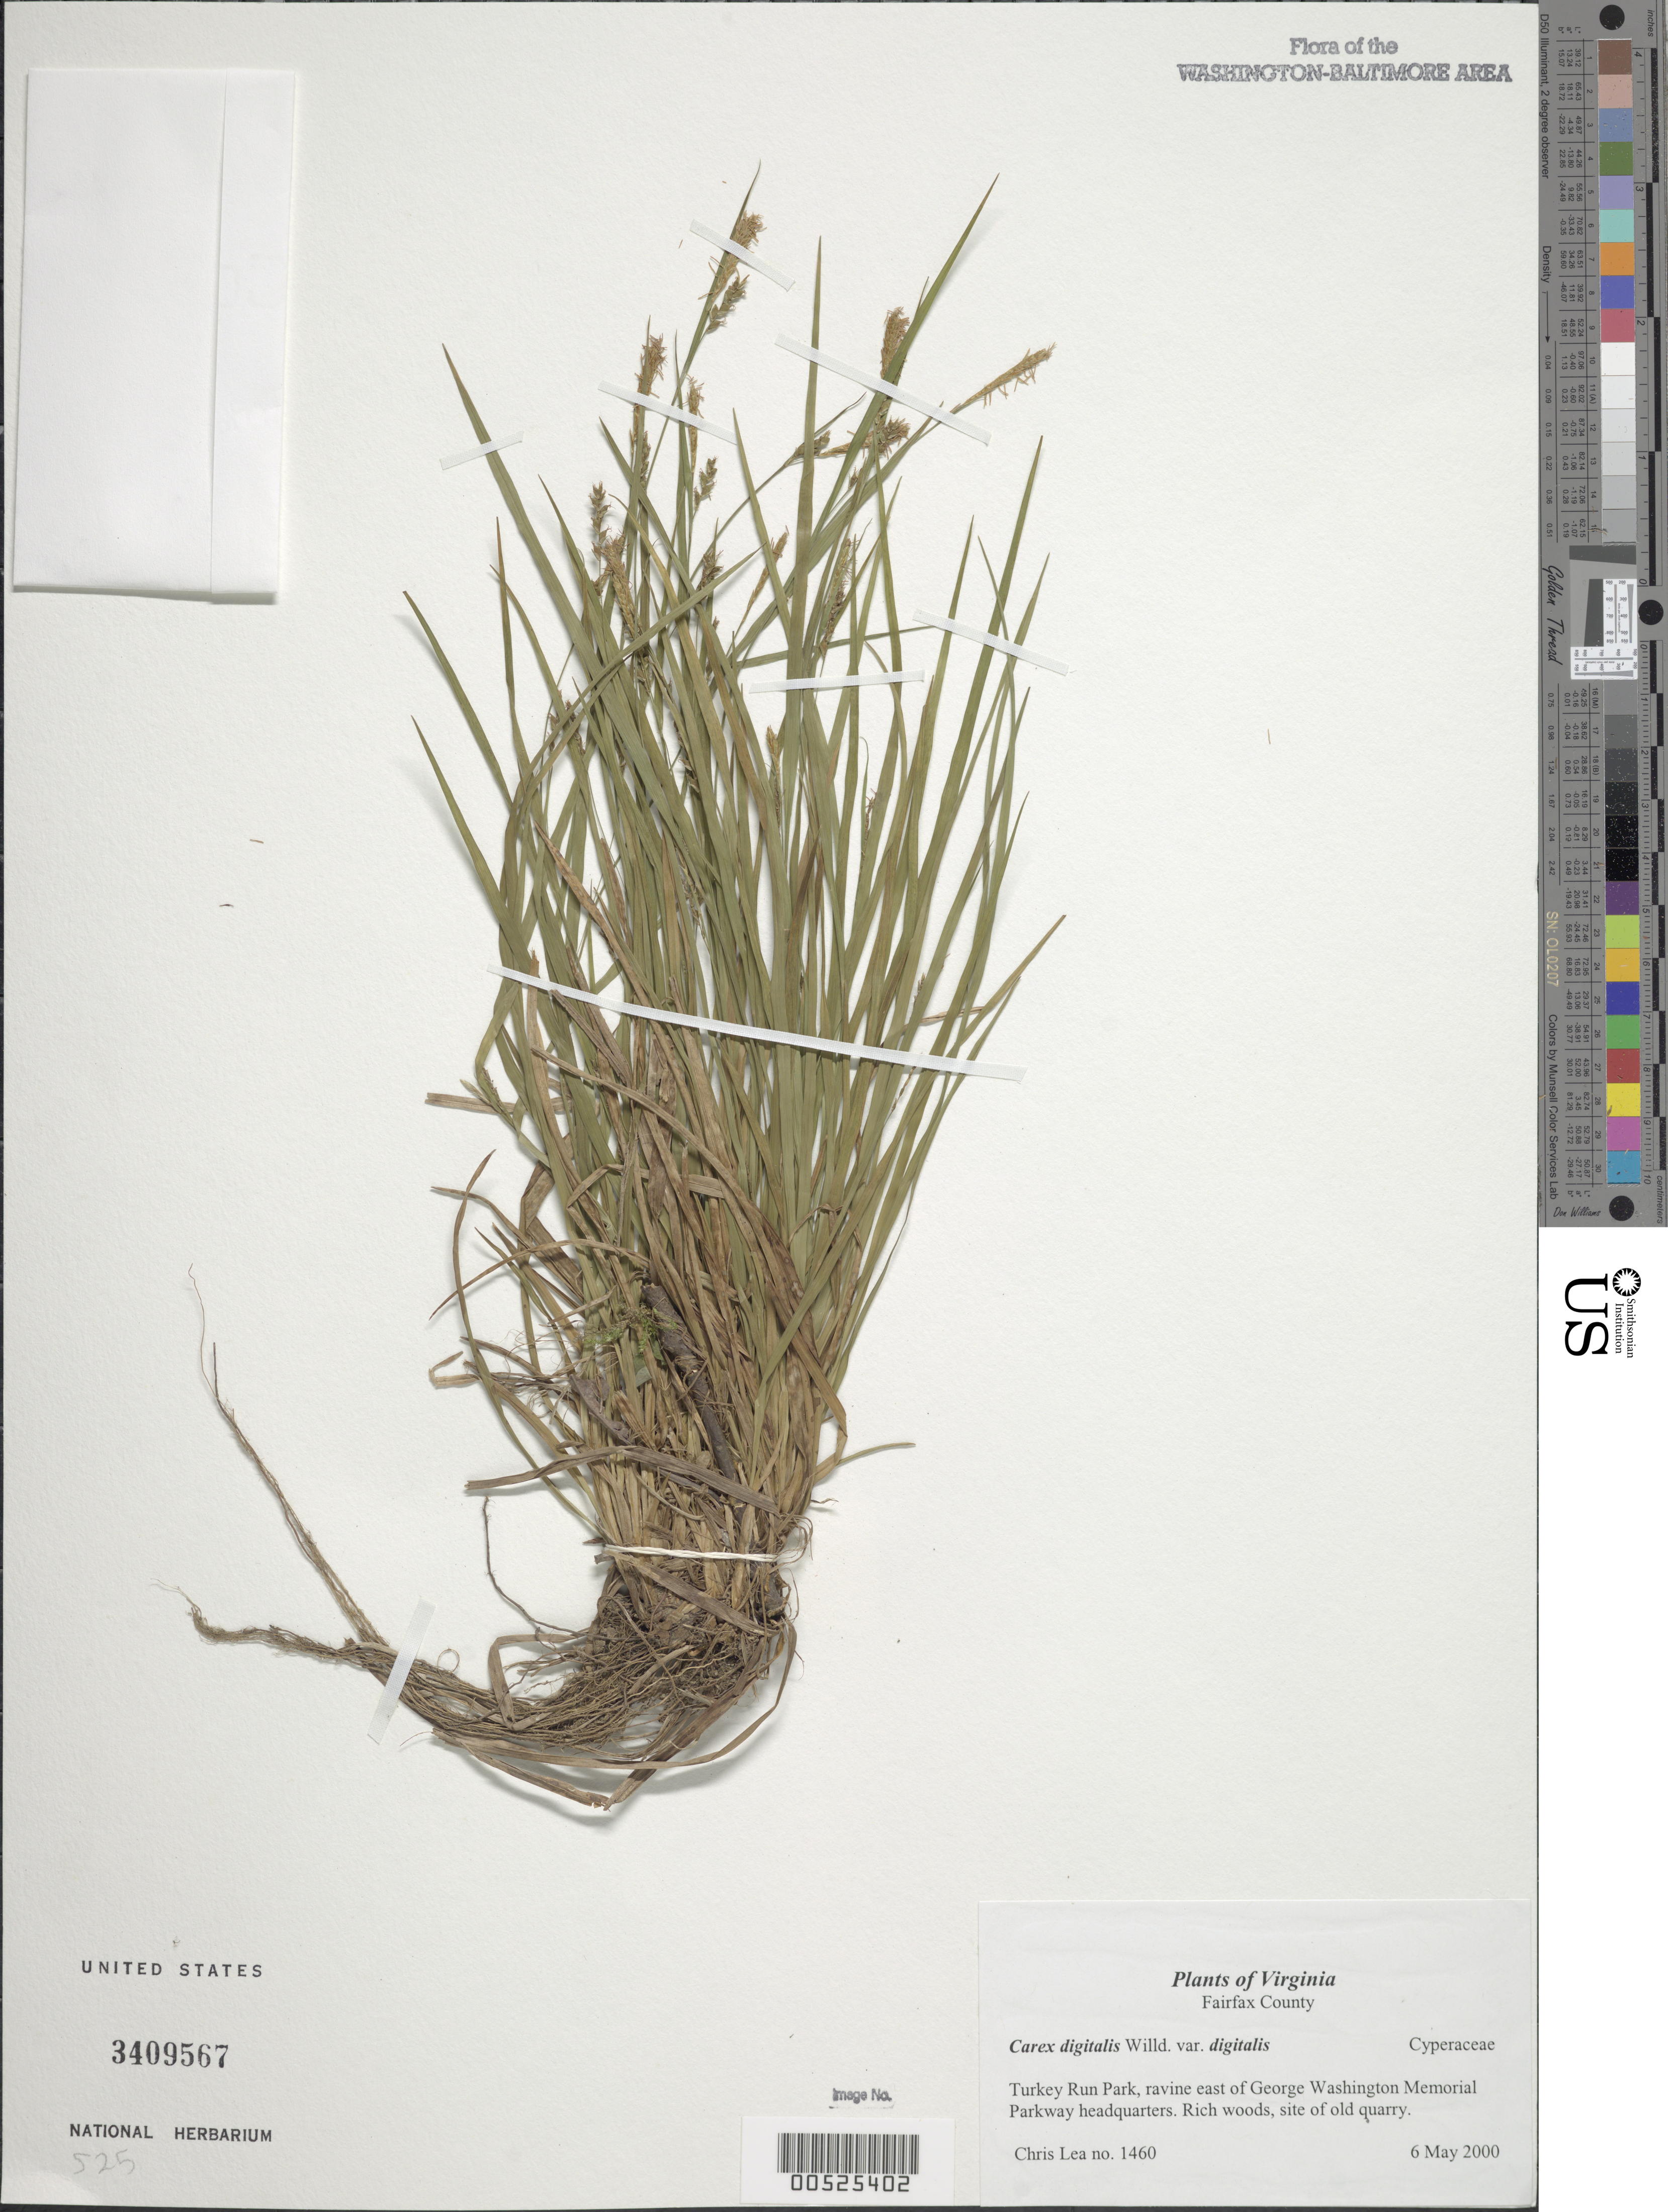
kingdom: Plantae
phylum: Tracheophyta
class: Liliopsida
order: Poales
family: Cyperaceae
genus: Carex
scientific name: Carex digitalis var. digitalis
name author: Willd.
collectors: C. Lea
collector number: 1460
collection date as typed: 06 May 2000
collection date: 2000-05-06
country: United States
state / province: Virginia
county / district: Fairfax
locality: Turkey Run Park, ravine east of George Washington Memorial Parkway headquarters.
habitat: Rich woods, site of old quarry.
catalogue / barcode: US 3409567